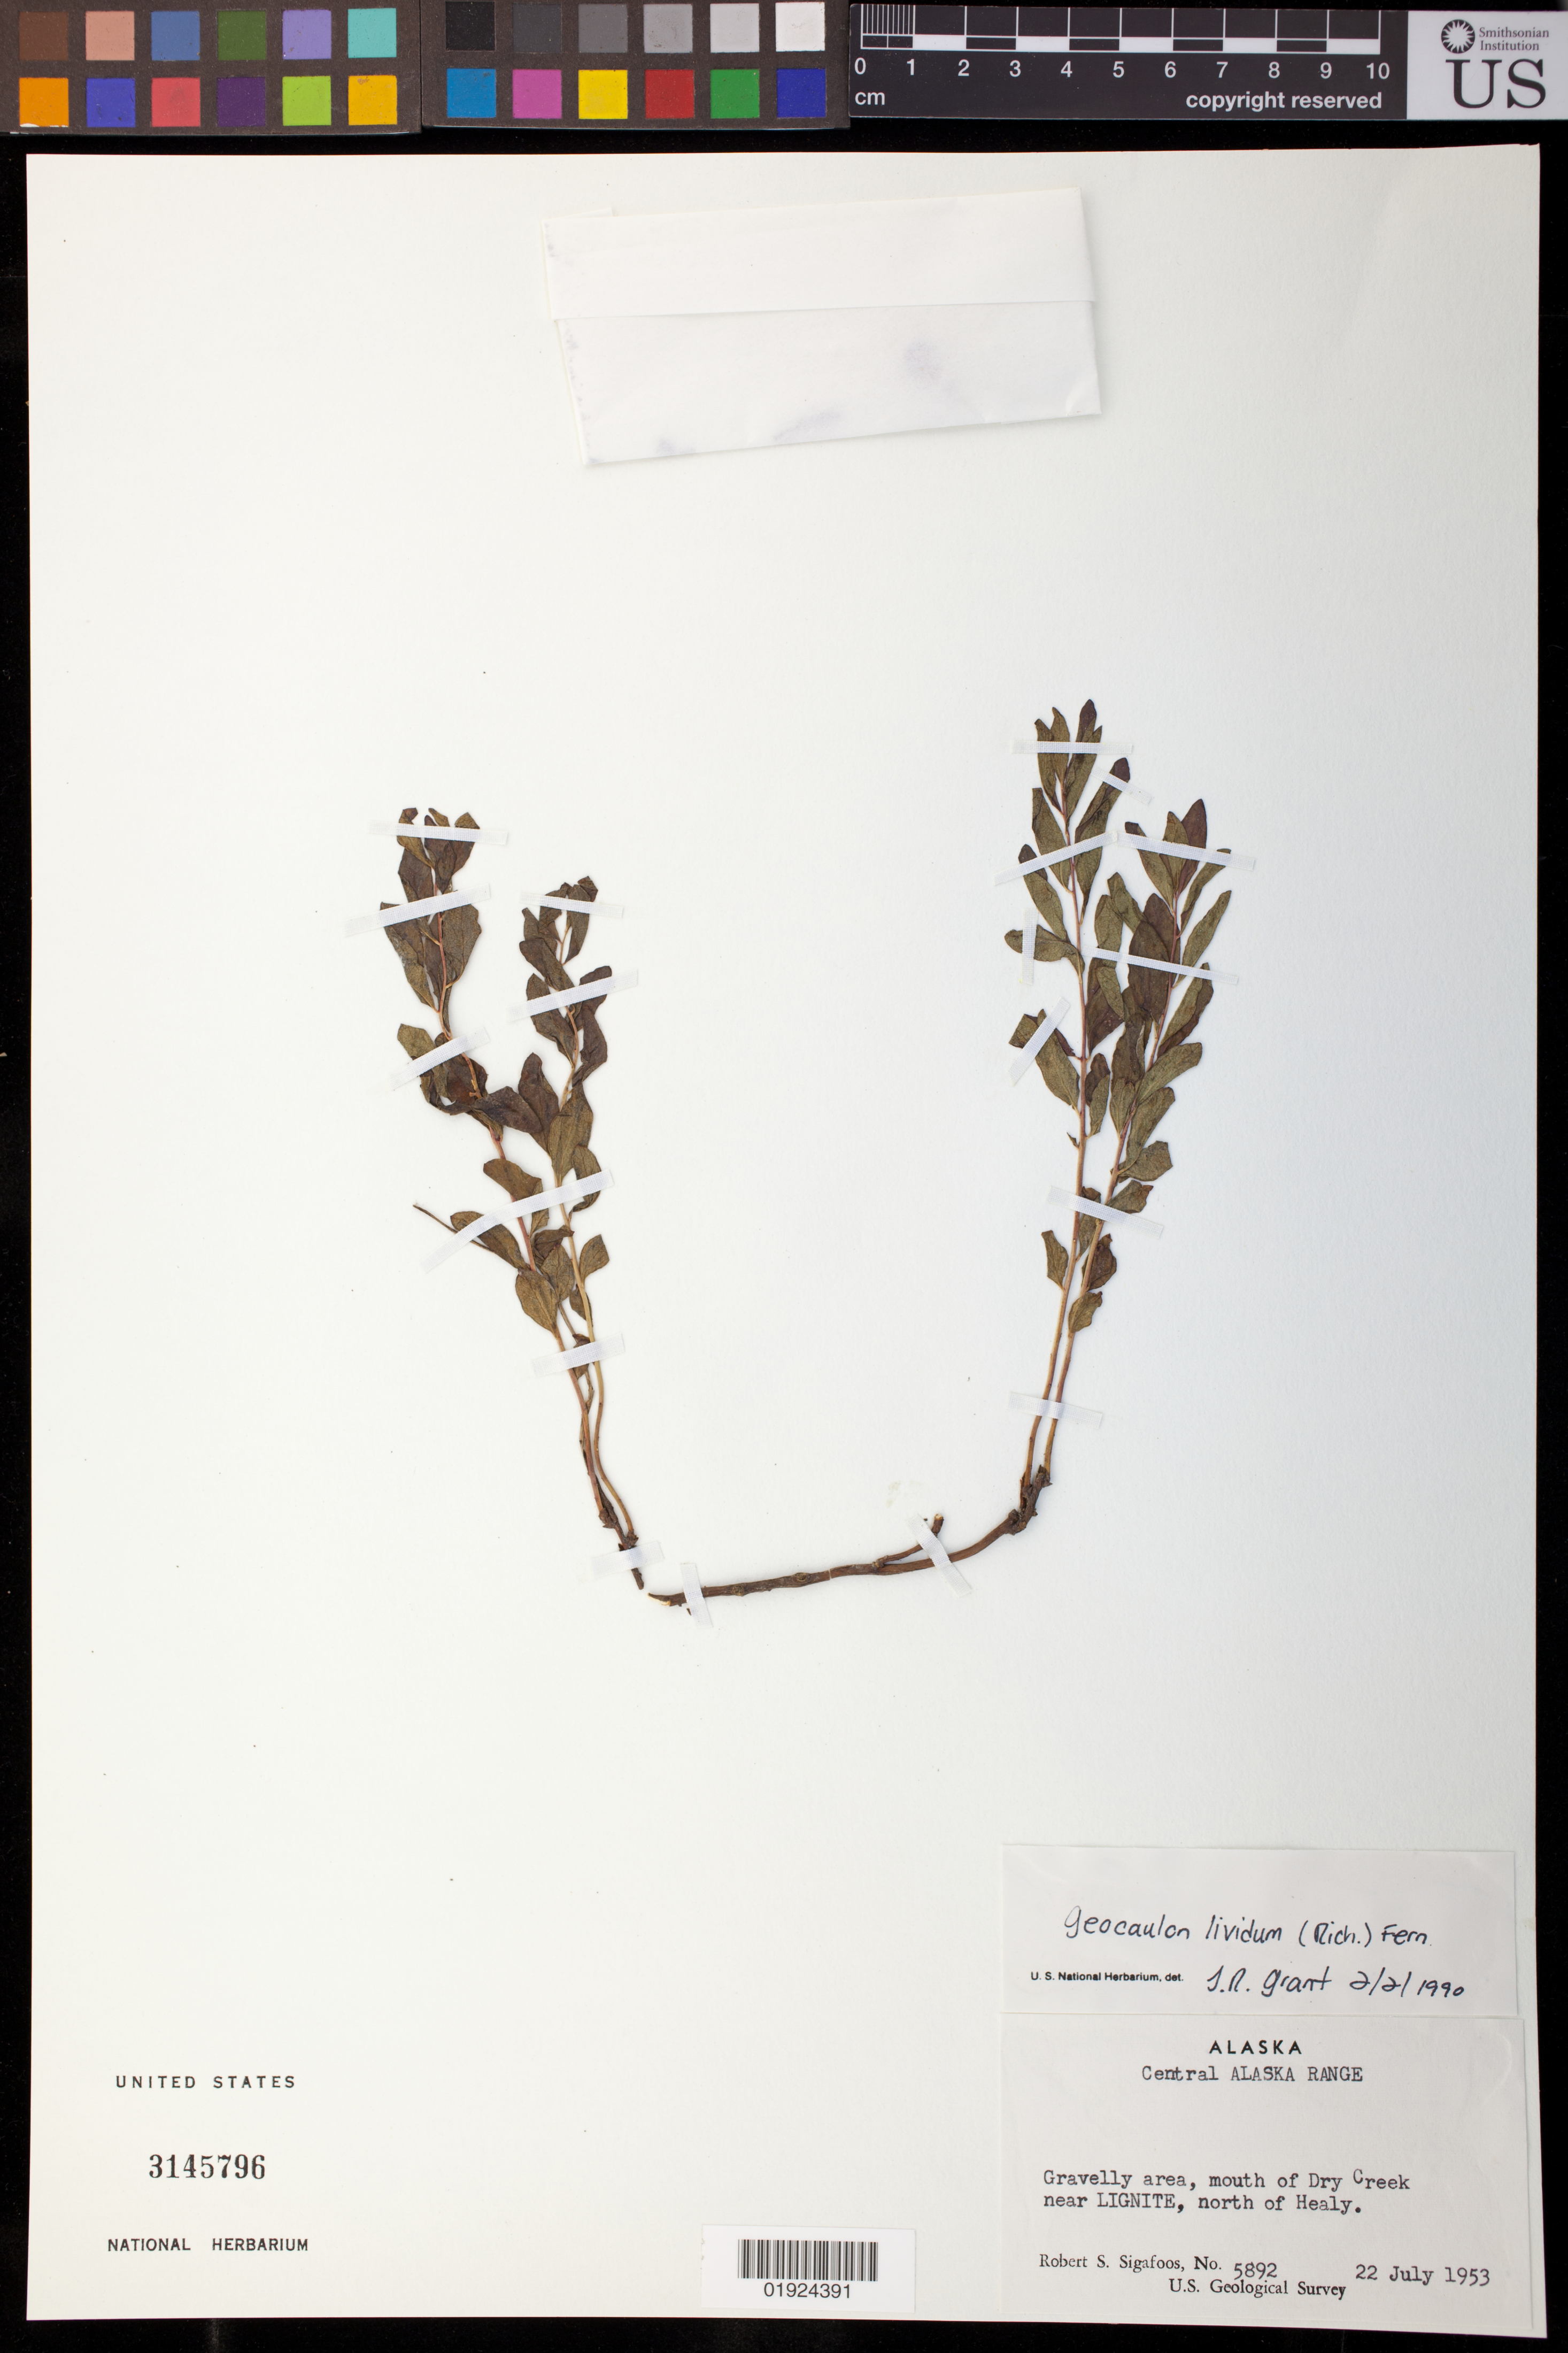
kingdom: Plantae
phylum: Tracheophyta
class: Magnoliopsida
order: Santalales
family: Comandraceae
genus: Geocaulon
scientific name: Geocaulon lividum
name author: (Richardson) Fernald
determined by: Grant, J. R.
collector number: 5892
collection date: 1953-07-22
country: United States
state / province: Alaska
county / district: Denali Borough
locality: Central Alaska Range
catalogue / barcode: US 3145796